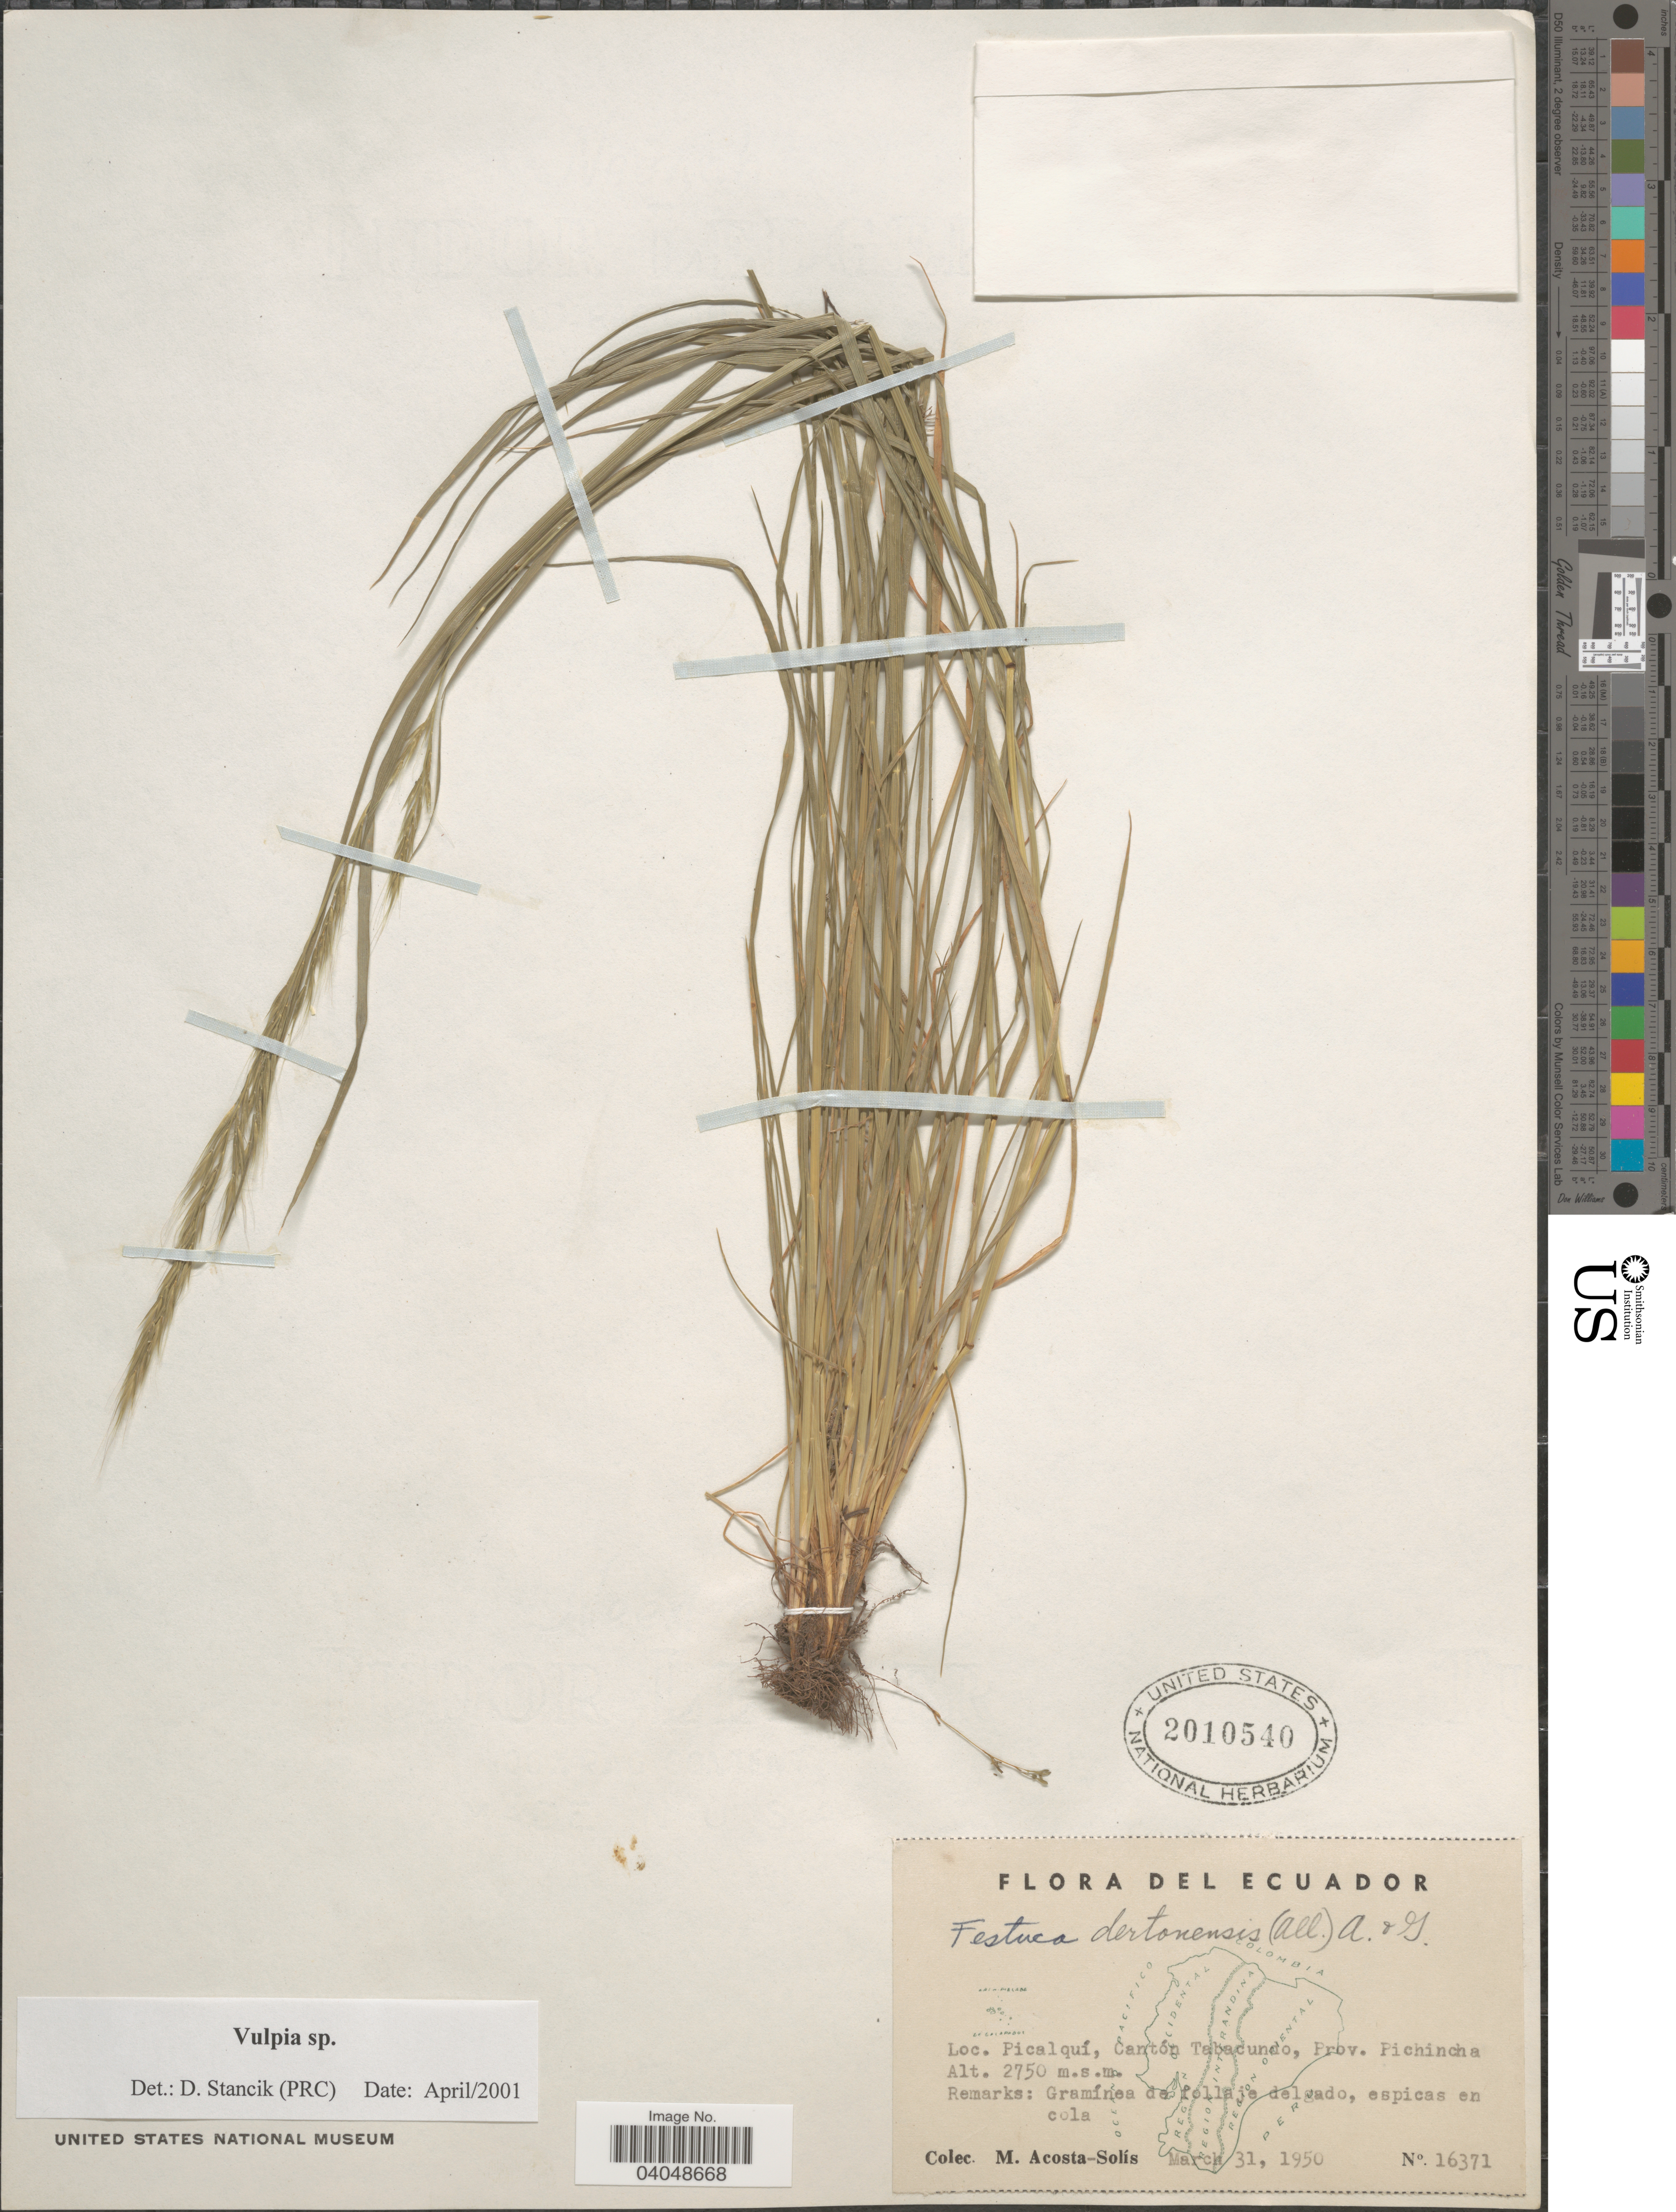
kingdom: Plantae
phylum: Tracheophyta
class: Liliopsida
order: Poales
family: Poaceae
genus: Festuca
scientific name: Festuca sp.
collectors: M. Acosta Solis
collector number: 16371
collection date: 1950-03-31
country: Ecuador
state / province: Pichincha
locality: Picalquí, Cantón Tabacundo.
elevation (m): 2750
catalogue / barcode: US 2010540